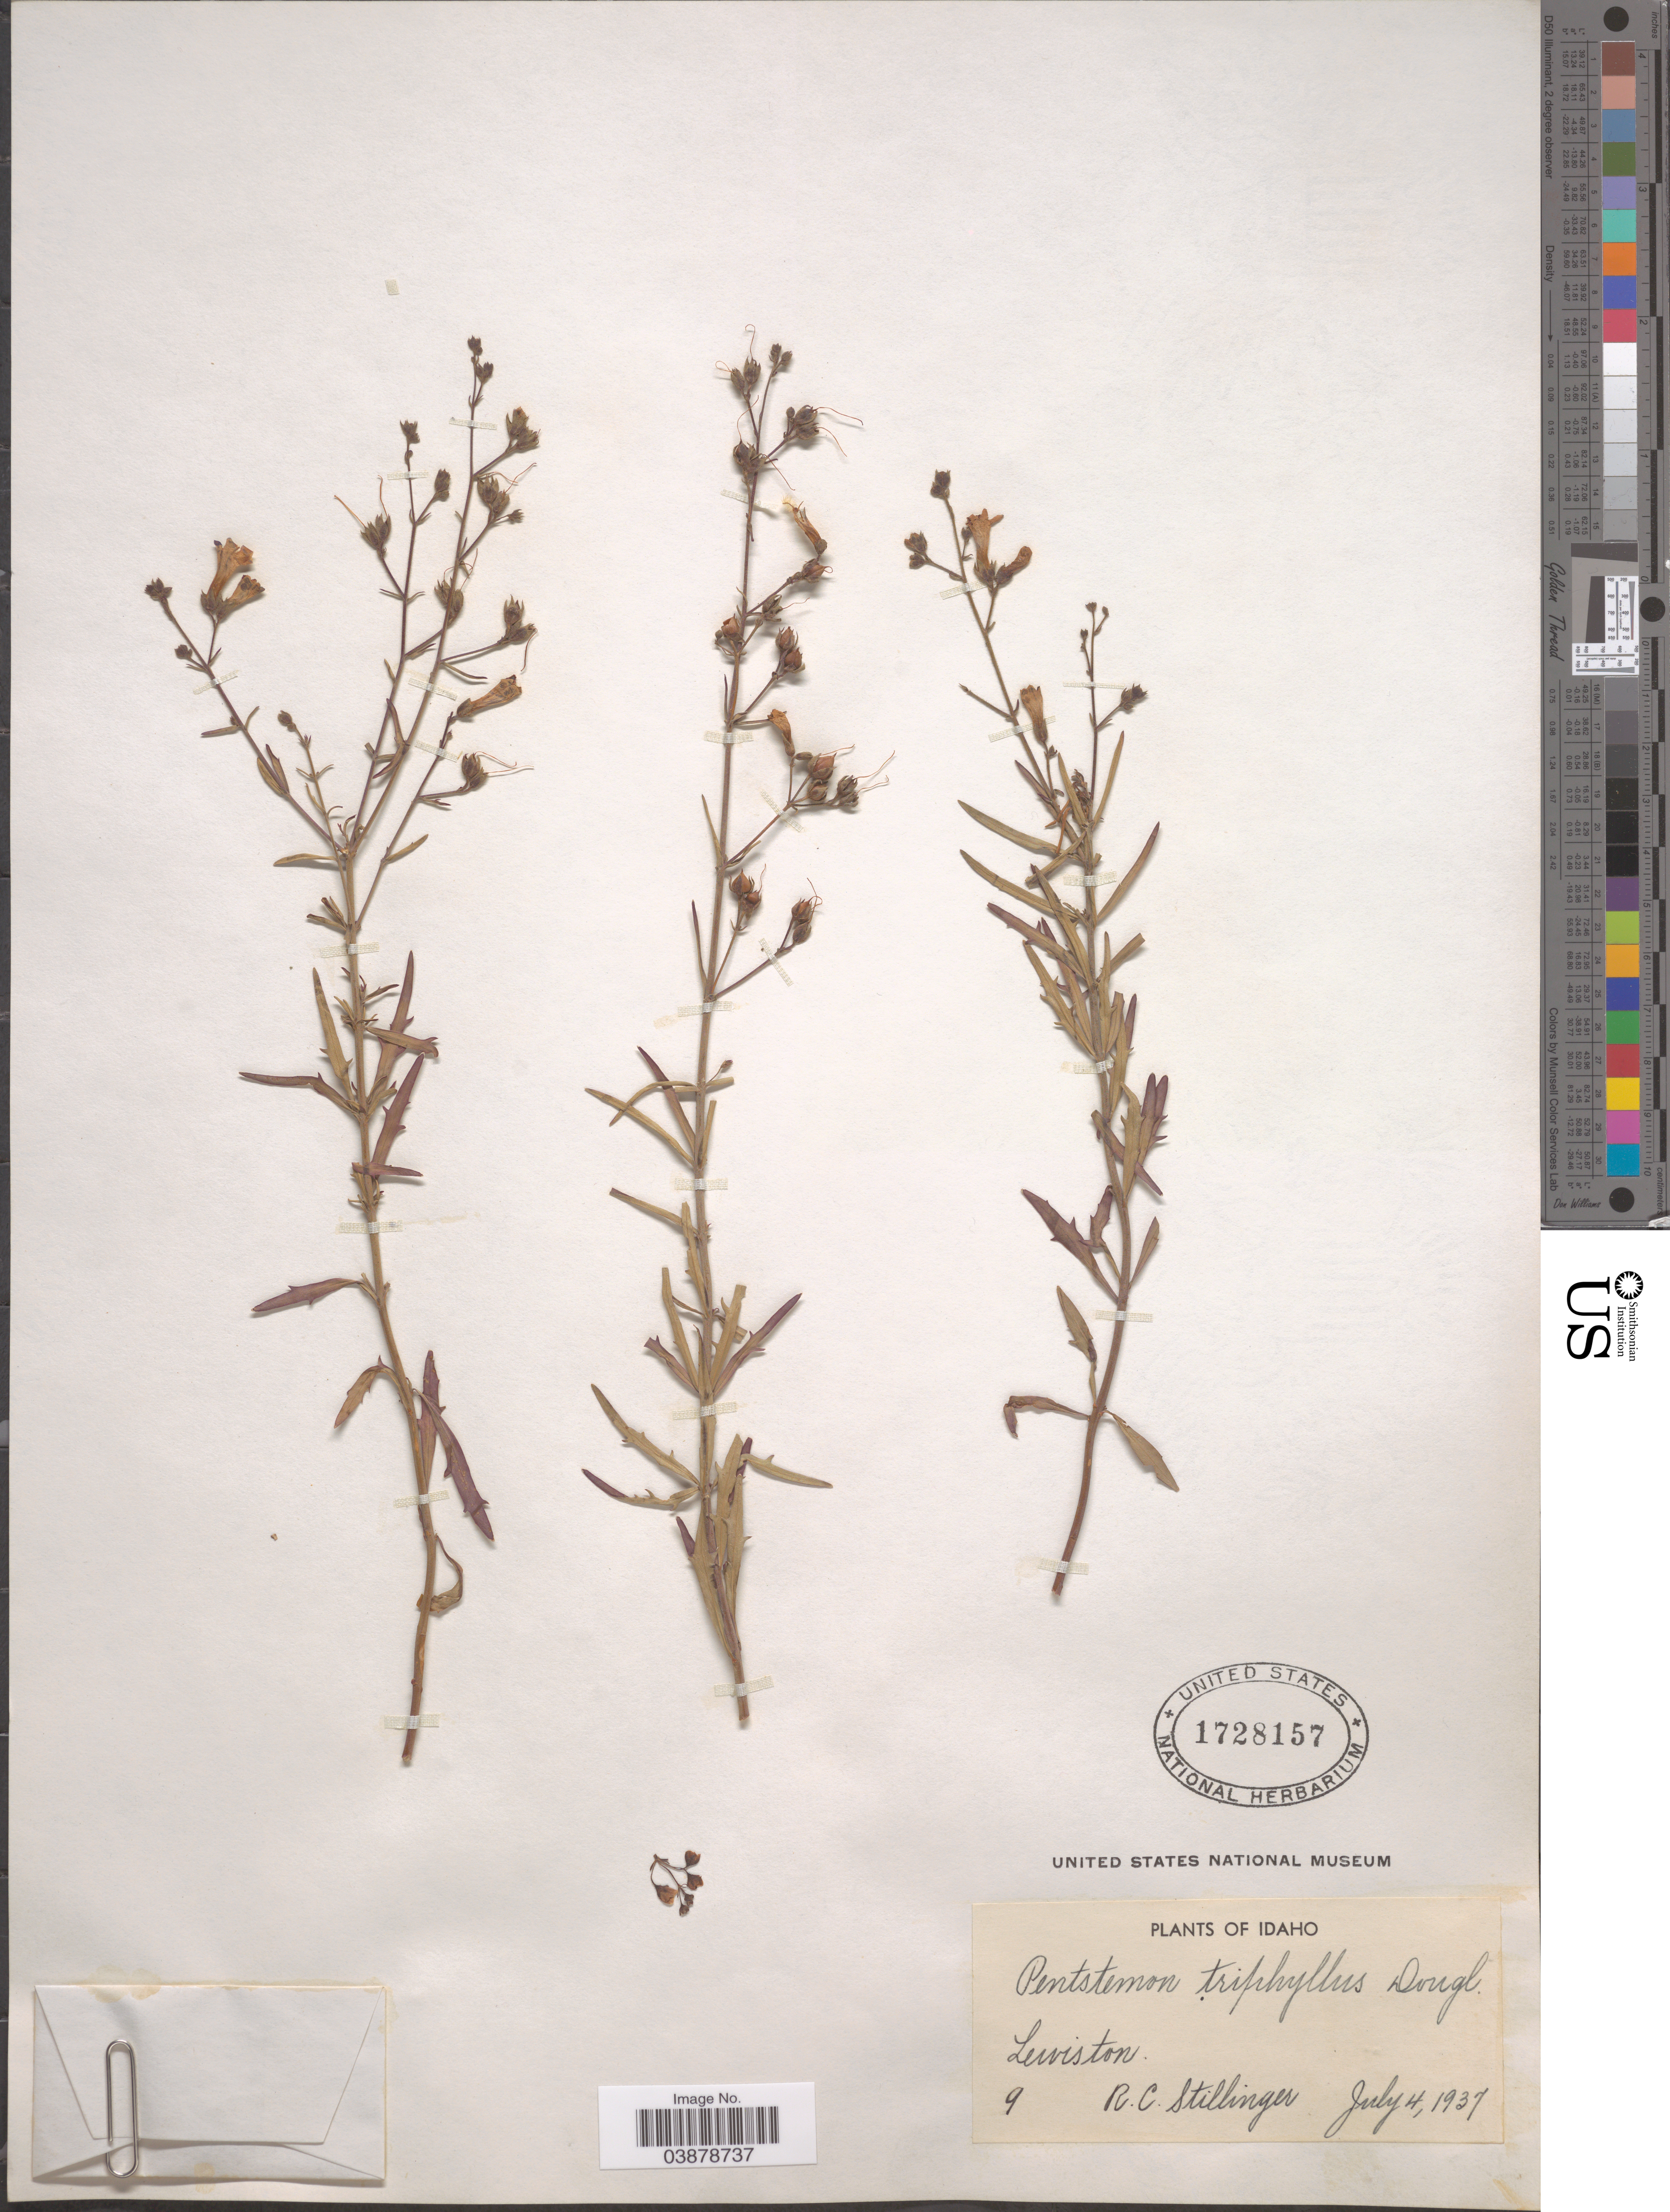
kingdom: Plantae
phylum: Tracheophyta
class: Magnoliopsida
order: Lamiales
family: Plantaginaceae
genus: Penstemon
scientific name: Penstemon triphyllus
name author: Douglas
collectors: R. Stillinger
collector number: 9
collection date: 1937-07-04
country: United States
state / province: Idaho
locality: Lewiston.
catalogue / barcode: US 1728157